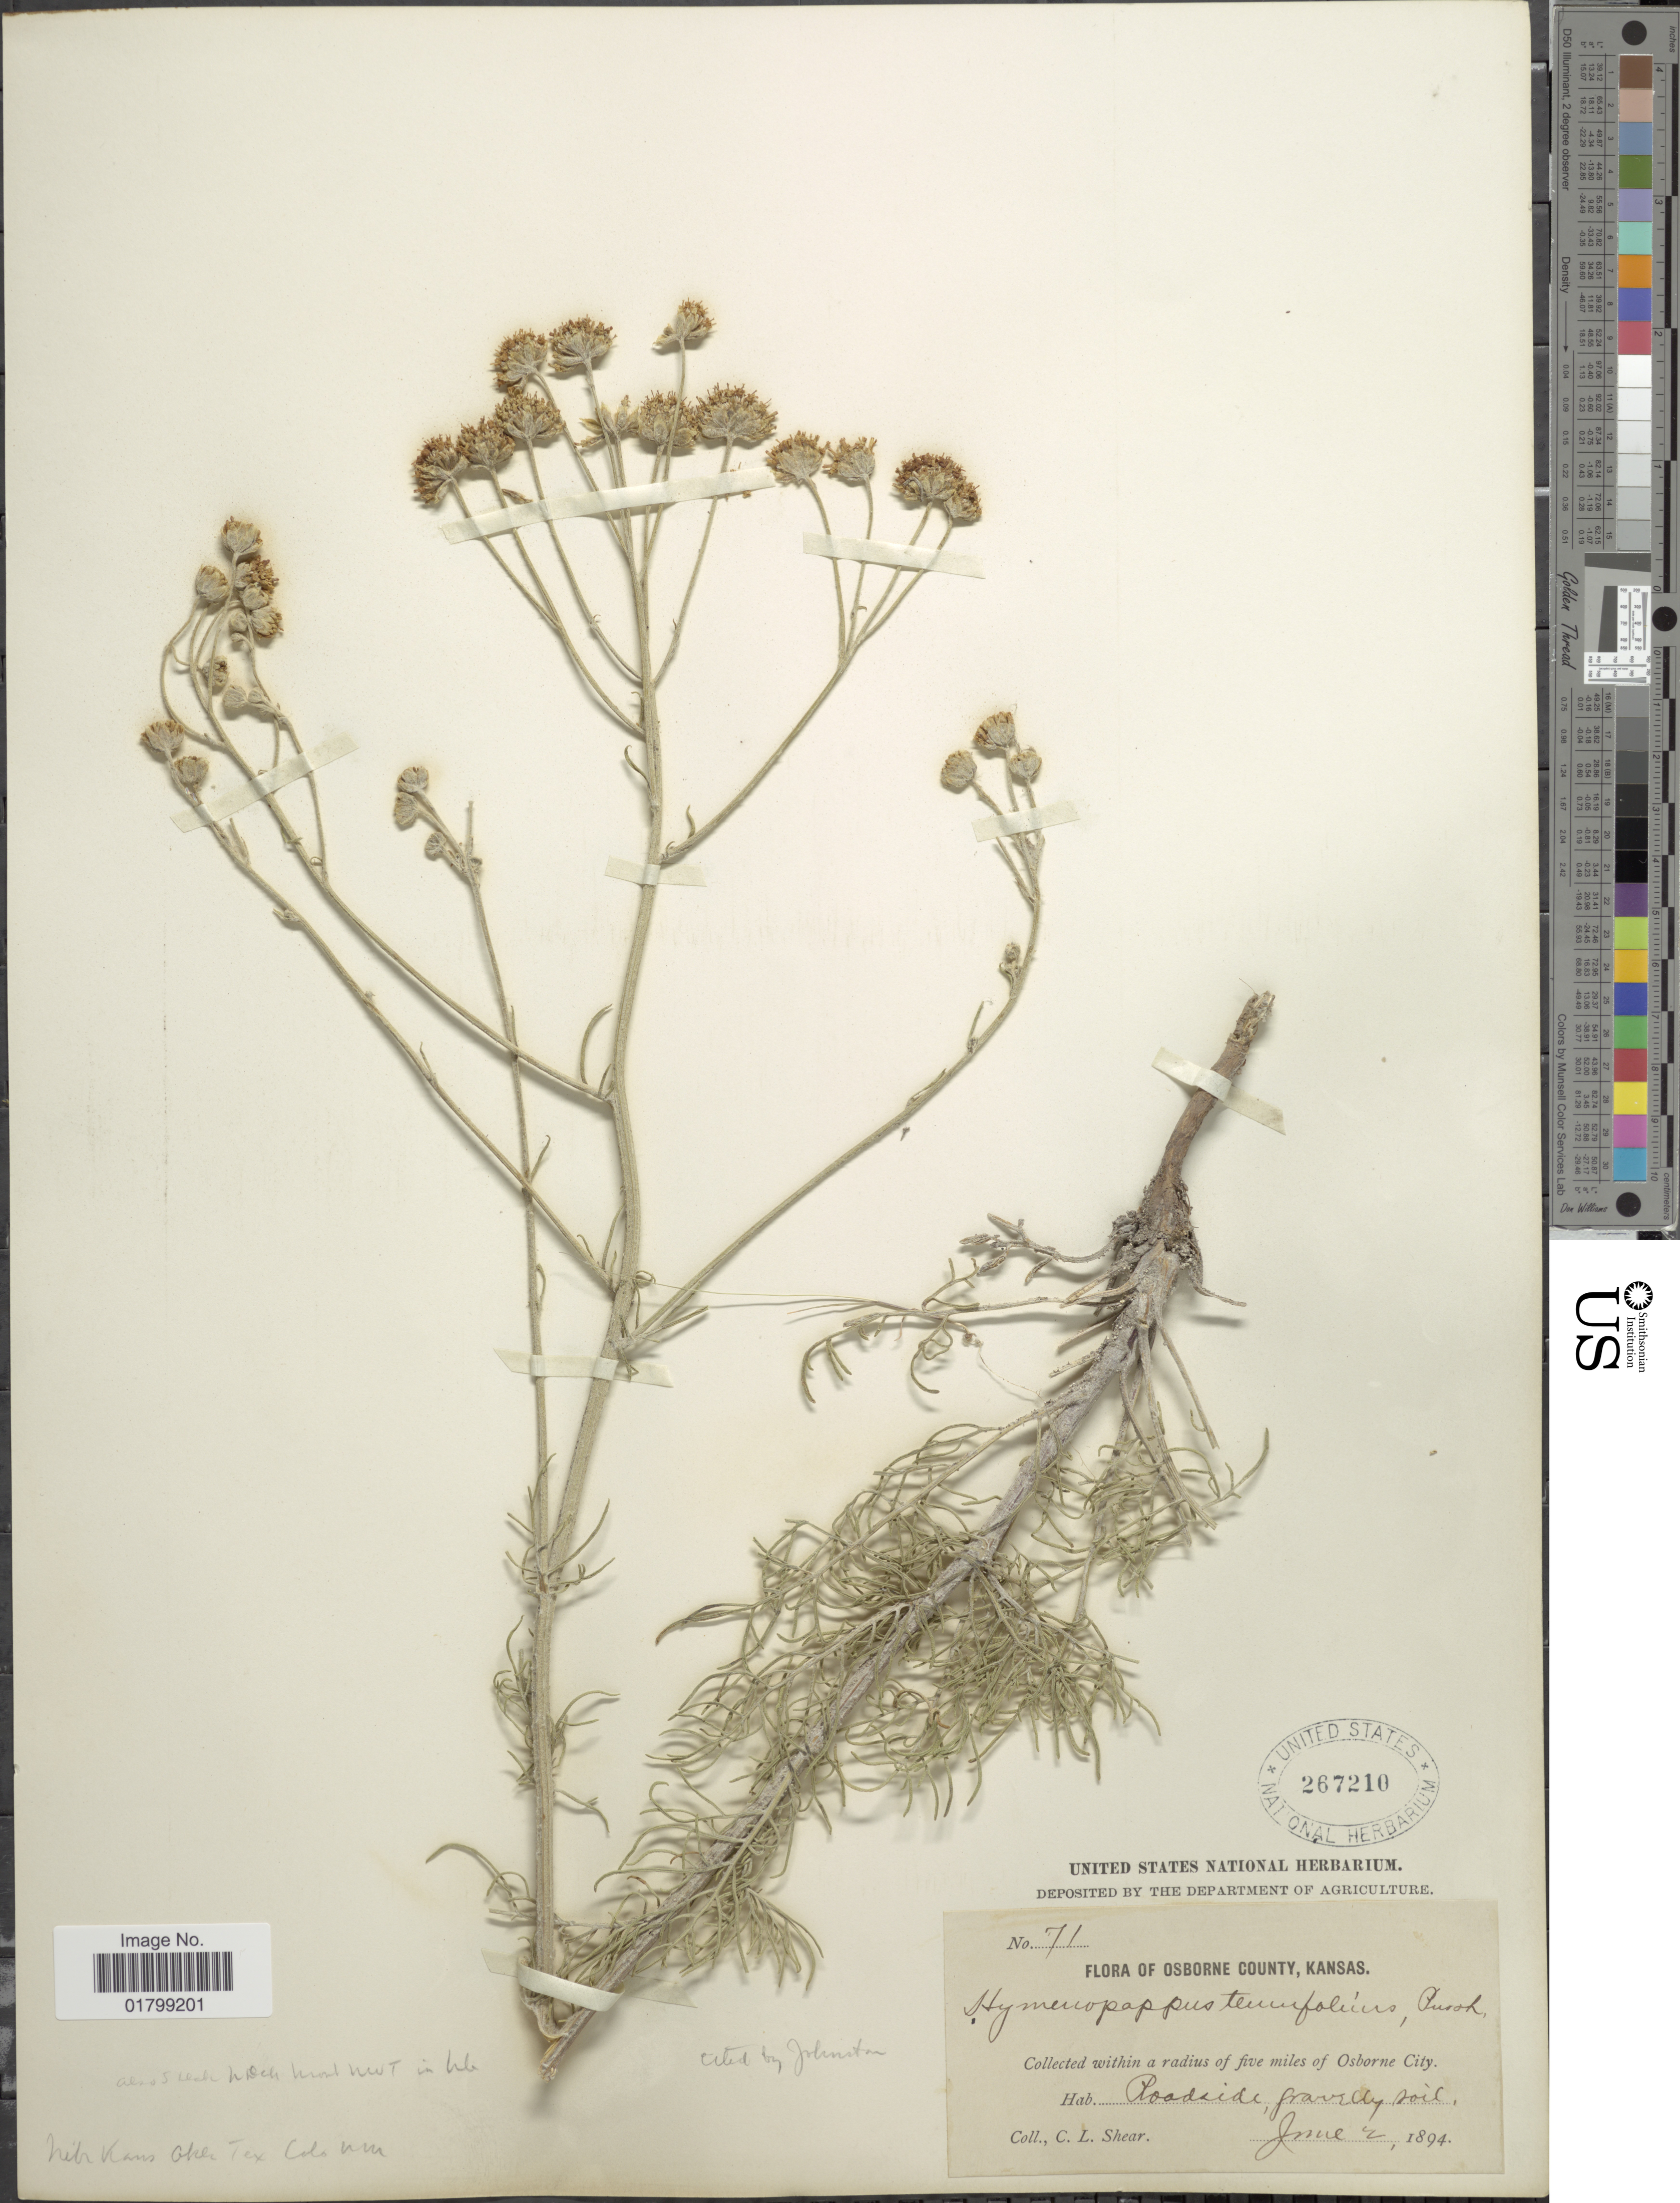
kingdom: Plantae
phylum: Tracheophyta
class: Magnoliopsida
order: Asterales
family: Asteraceae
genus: Hymenopappus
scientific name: Hymenopappus tenuifolius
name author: Pursh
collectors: C. L. Shear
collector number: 71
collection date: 1894-06-02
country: United States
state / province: Kansas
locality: Osborne County, five miles of Osborne City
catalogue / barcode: US 267210